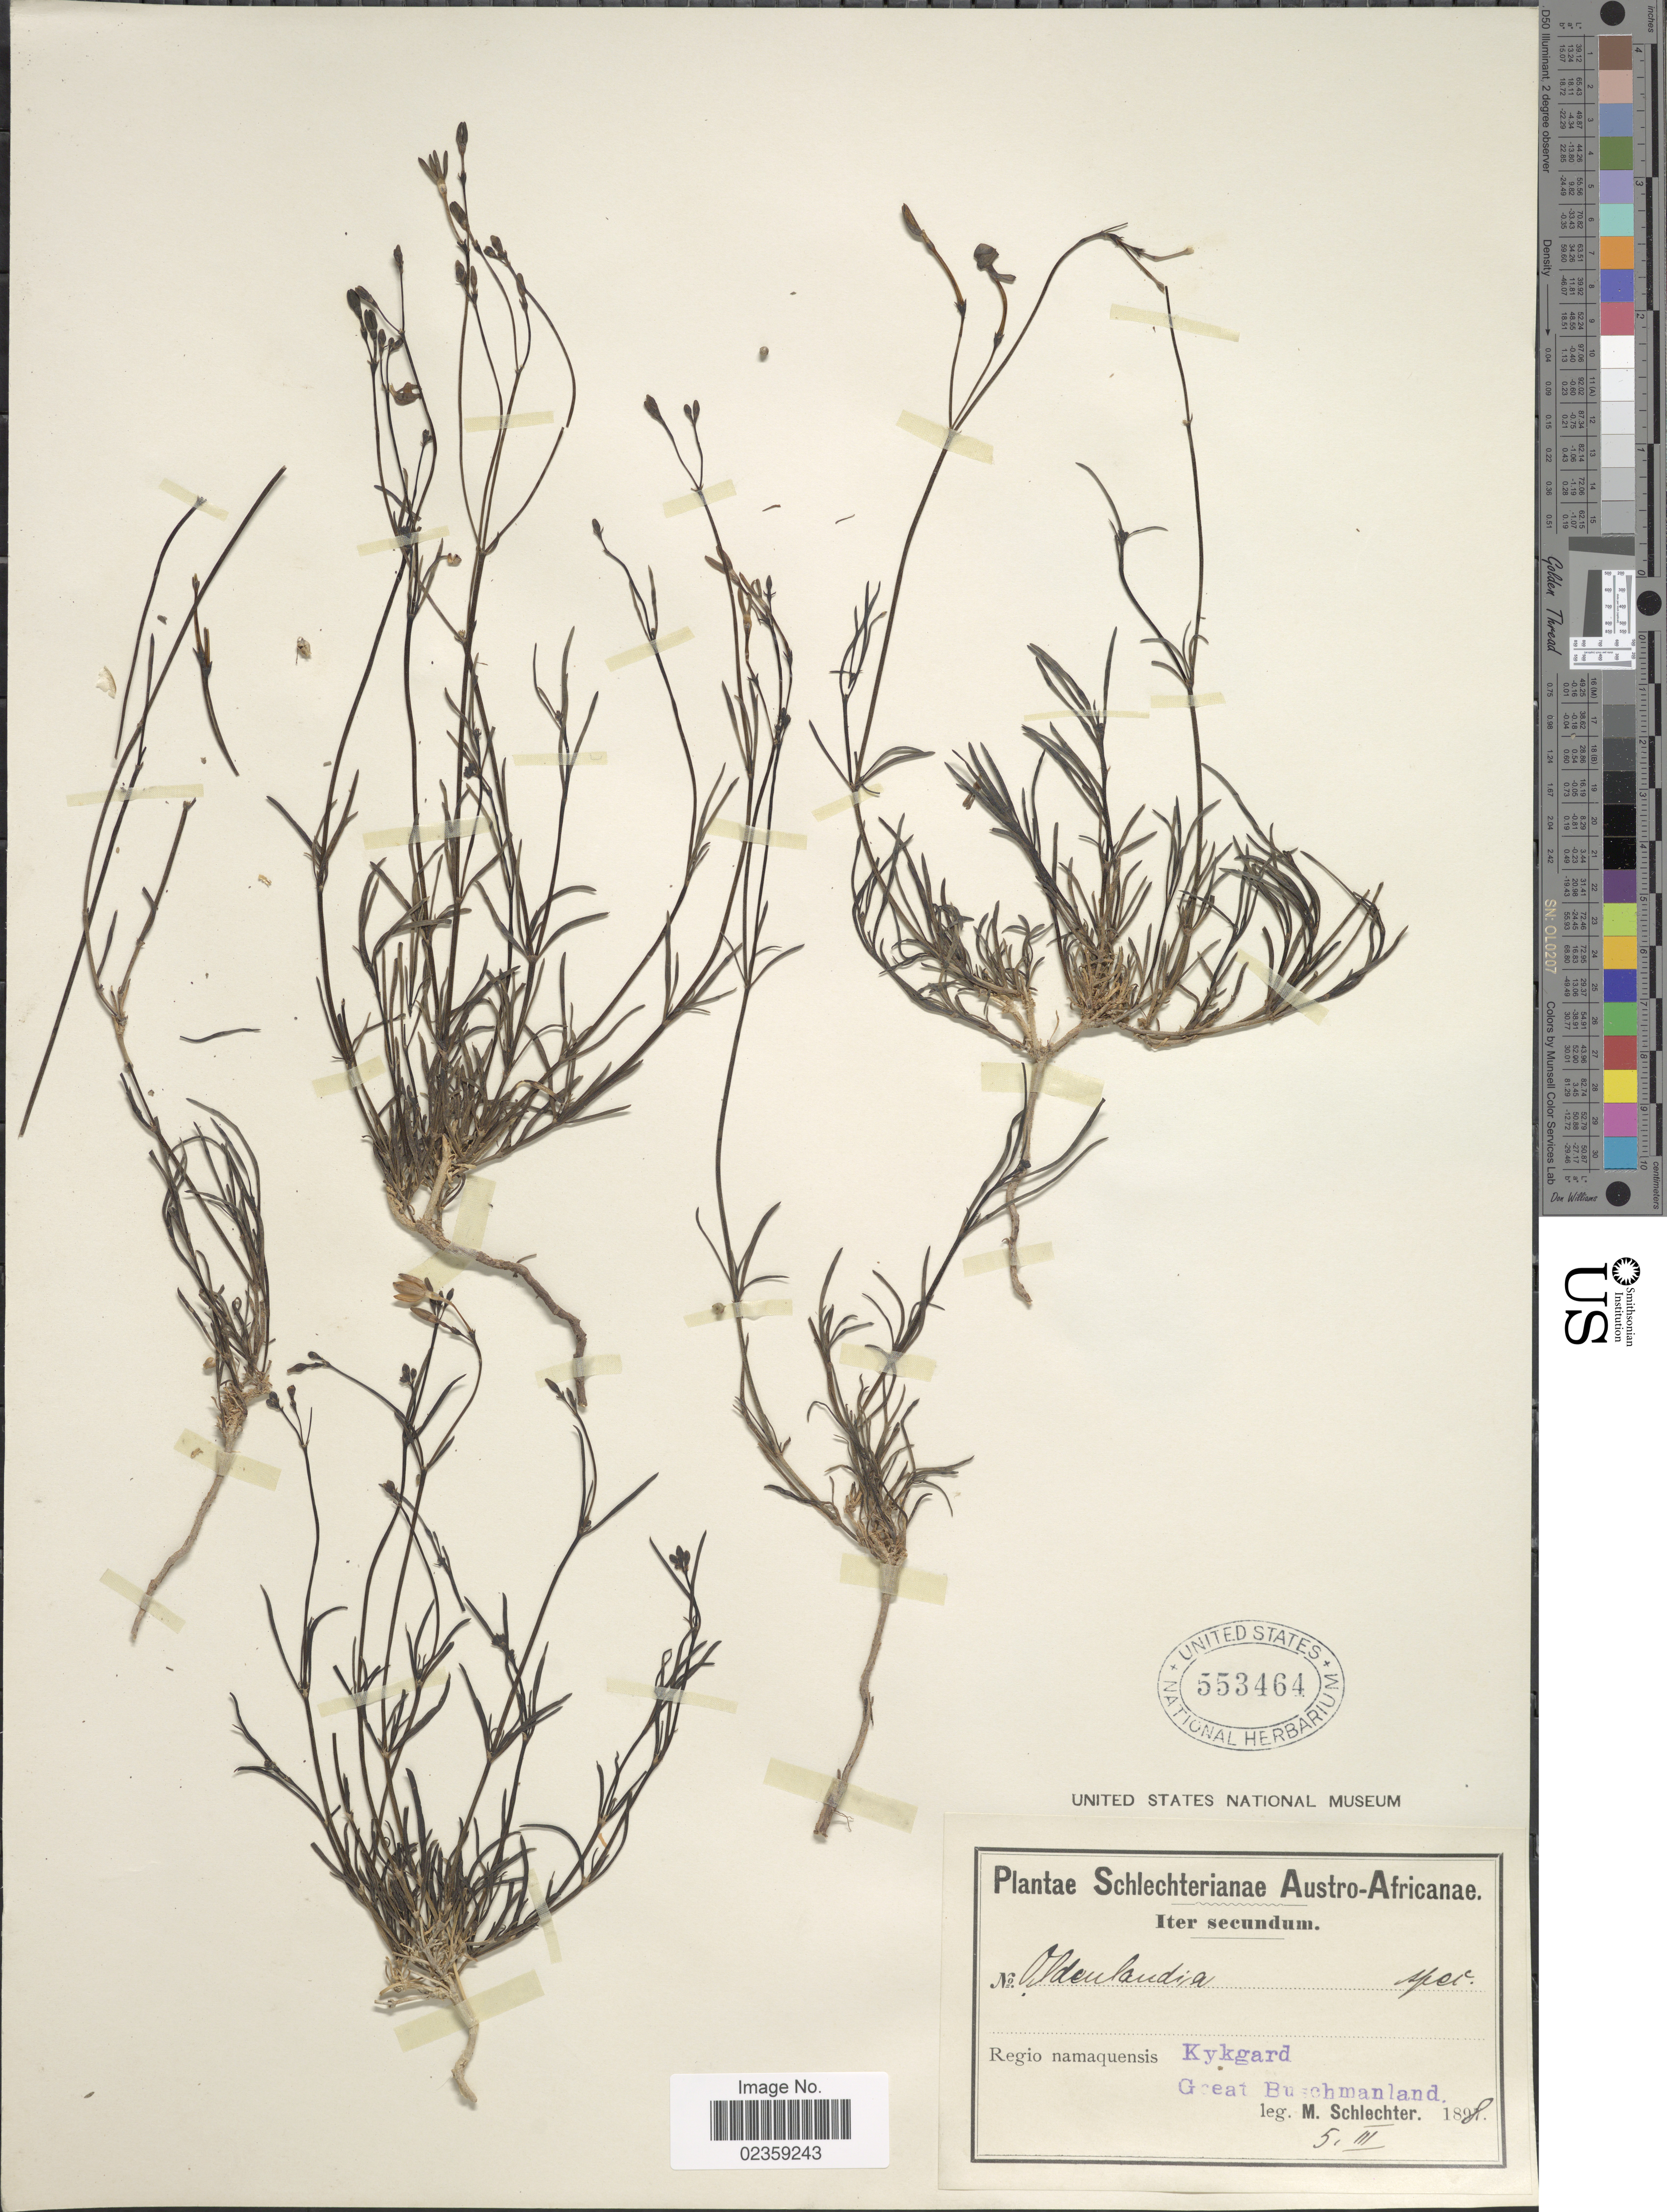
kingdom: Plantae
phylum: Tracheophyta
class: Magnoliopsida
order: Gentianales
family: Rubiaceae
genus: Oldenlandia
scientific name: Oldenlandia sp.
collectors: M. Schlechter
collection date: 1898-03-05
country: South Africa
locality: Iter secundum. Regio namaquensis Kykgard. Great Buschmanland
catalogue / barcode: US 553464